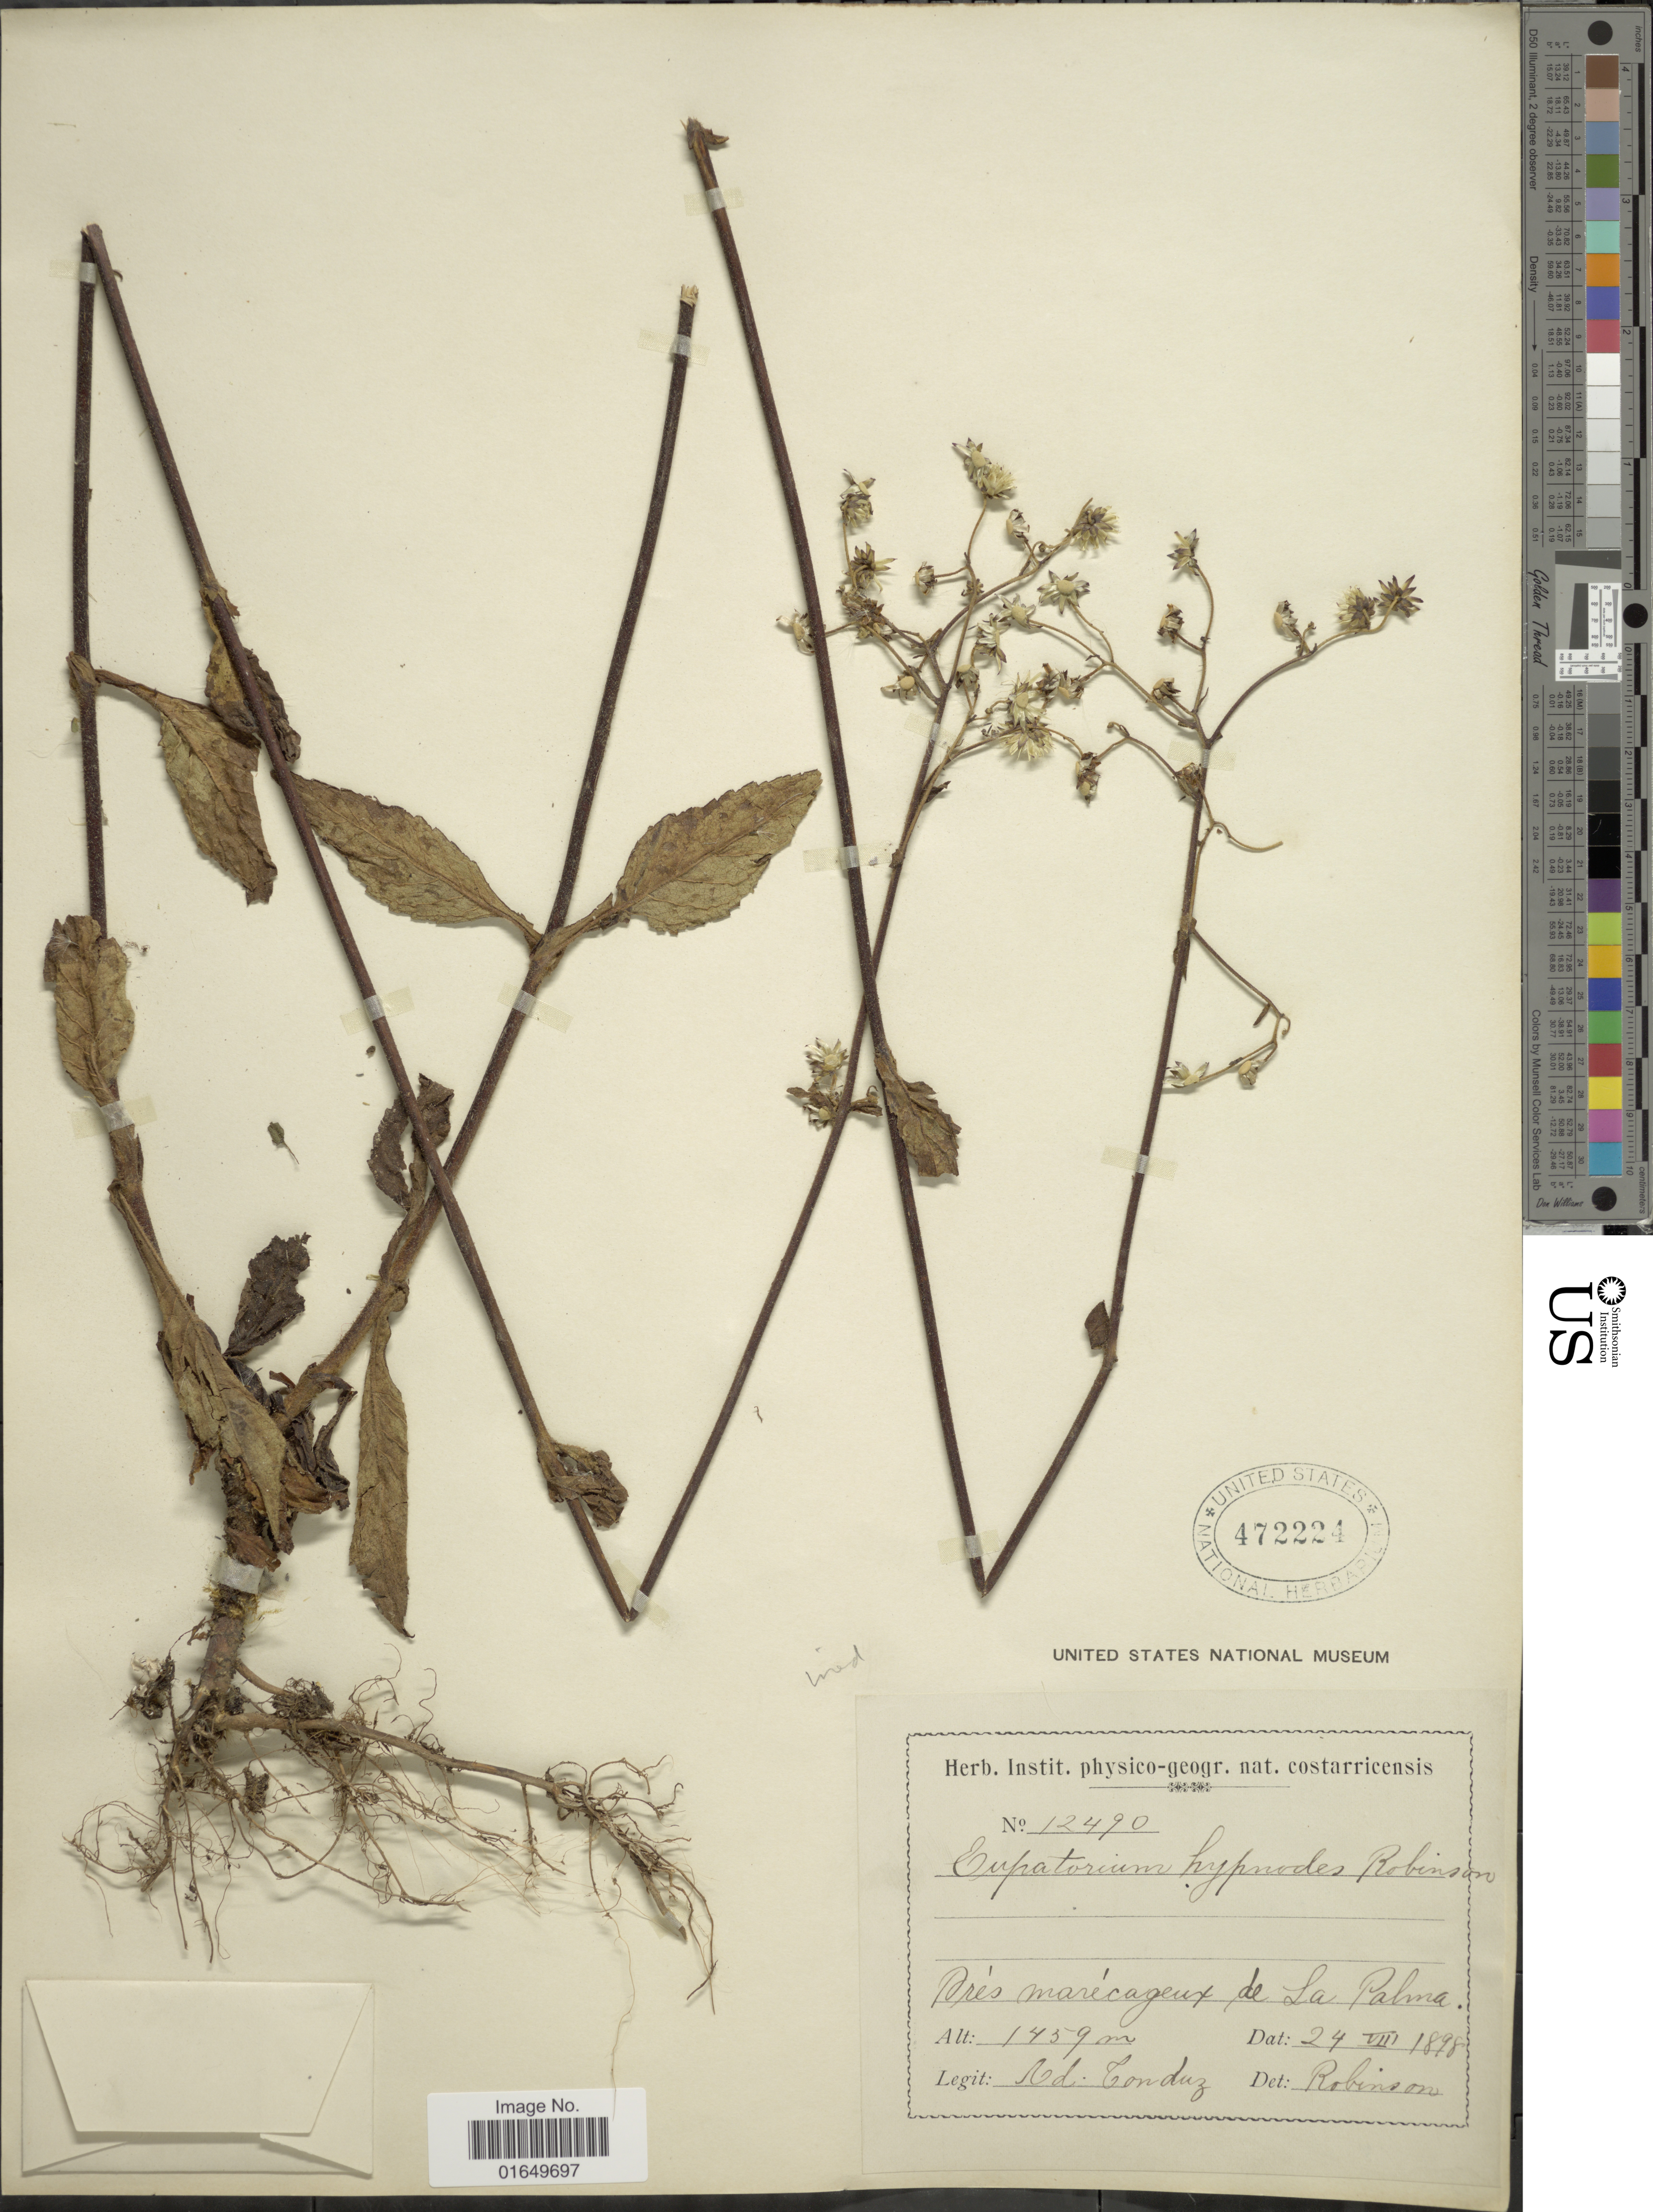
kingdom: Plantae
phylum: Tracheophyta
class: Magnoliopsida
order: Asterales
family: Asteraceae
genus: Polyanthina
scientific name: Polyanthina nemorosa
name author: (Klatt) R.M. King & H. Rob.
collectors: A. Tonduz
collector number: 12490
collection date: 1898-08-24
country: Costa Rica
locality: Prés marécageux de La Palma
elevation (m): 1459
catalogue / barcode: US 472224